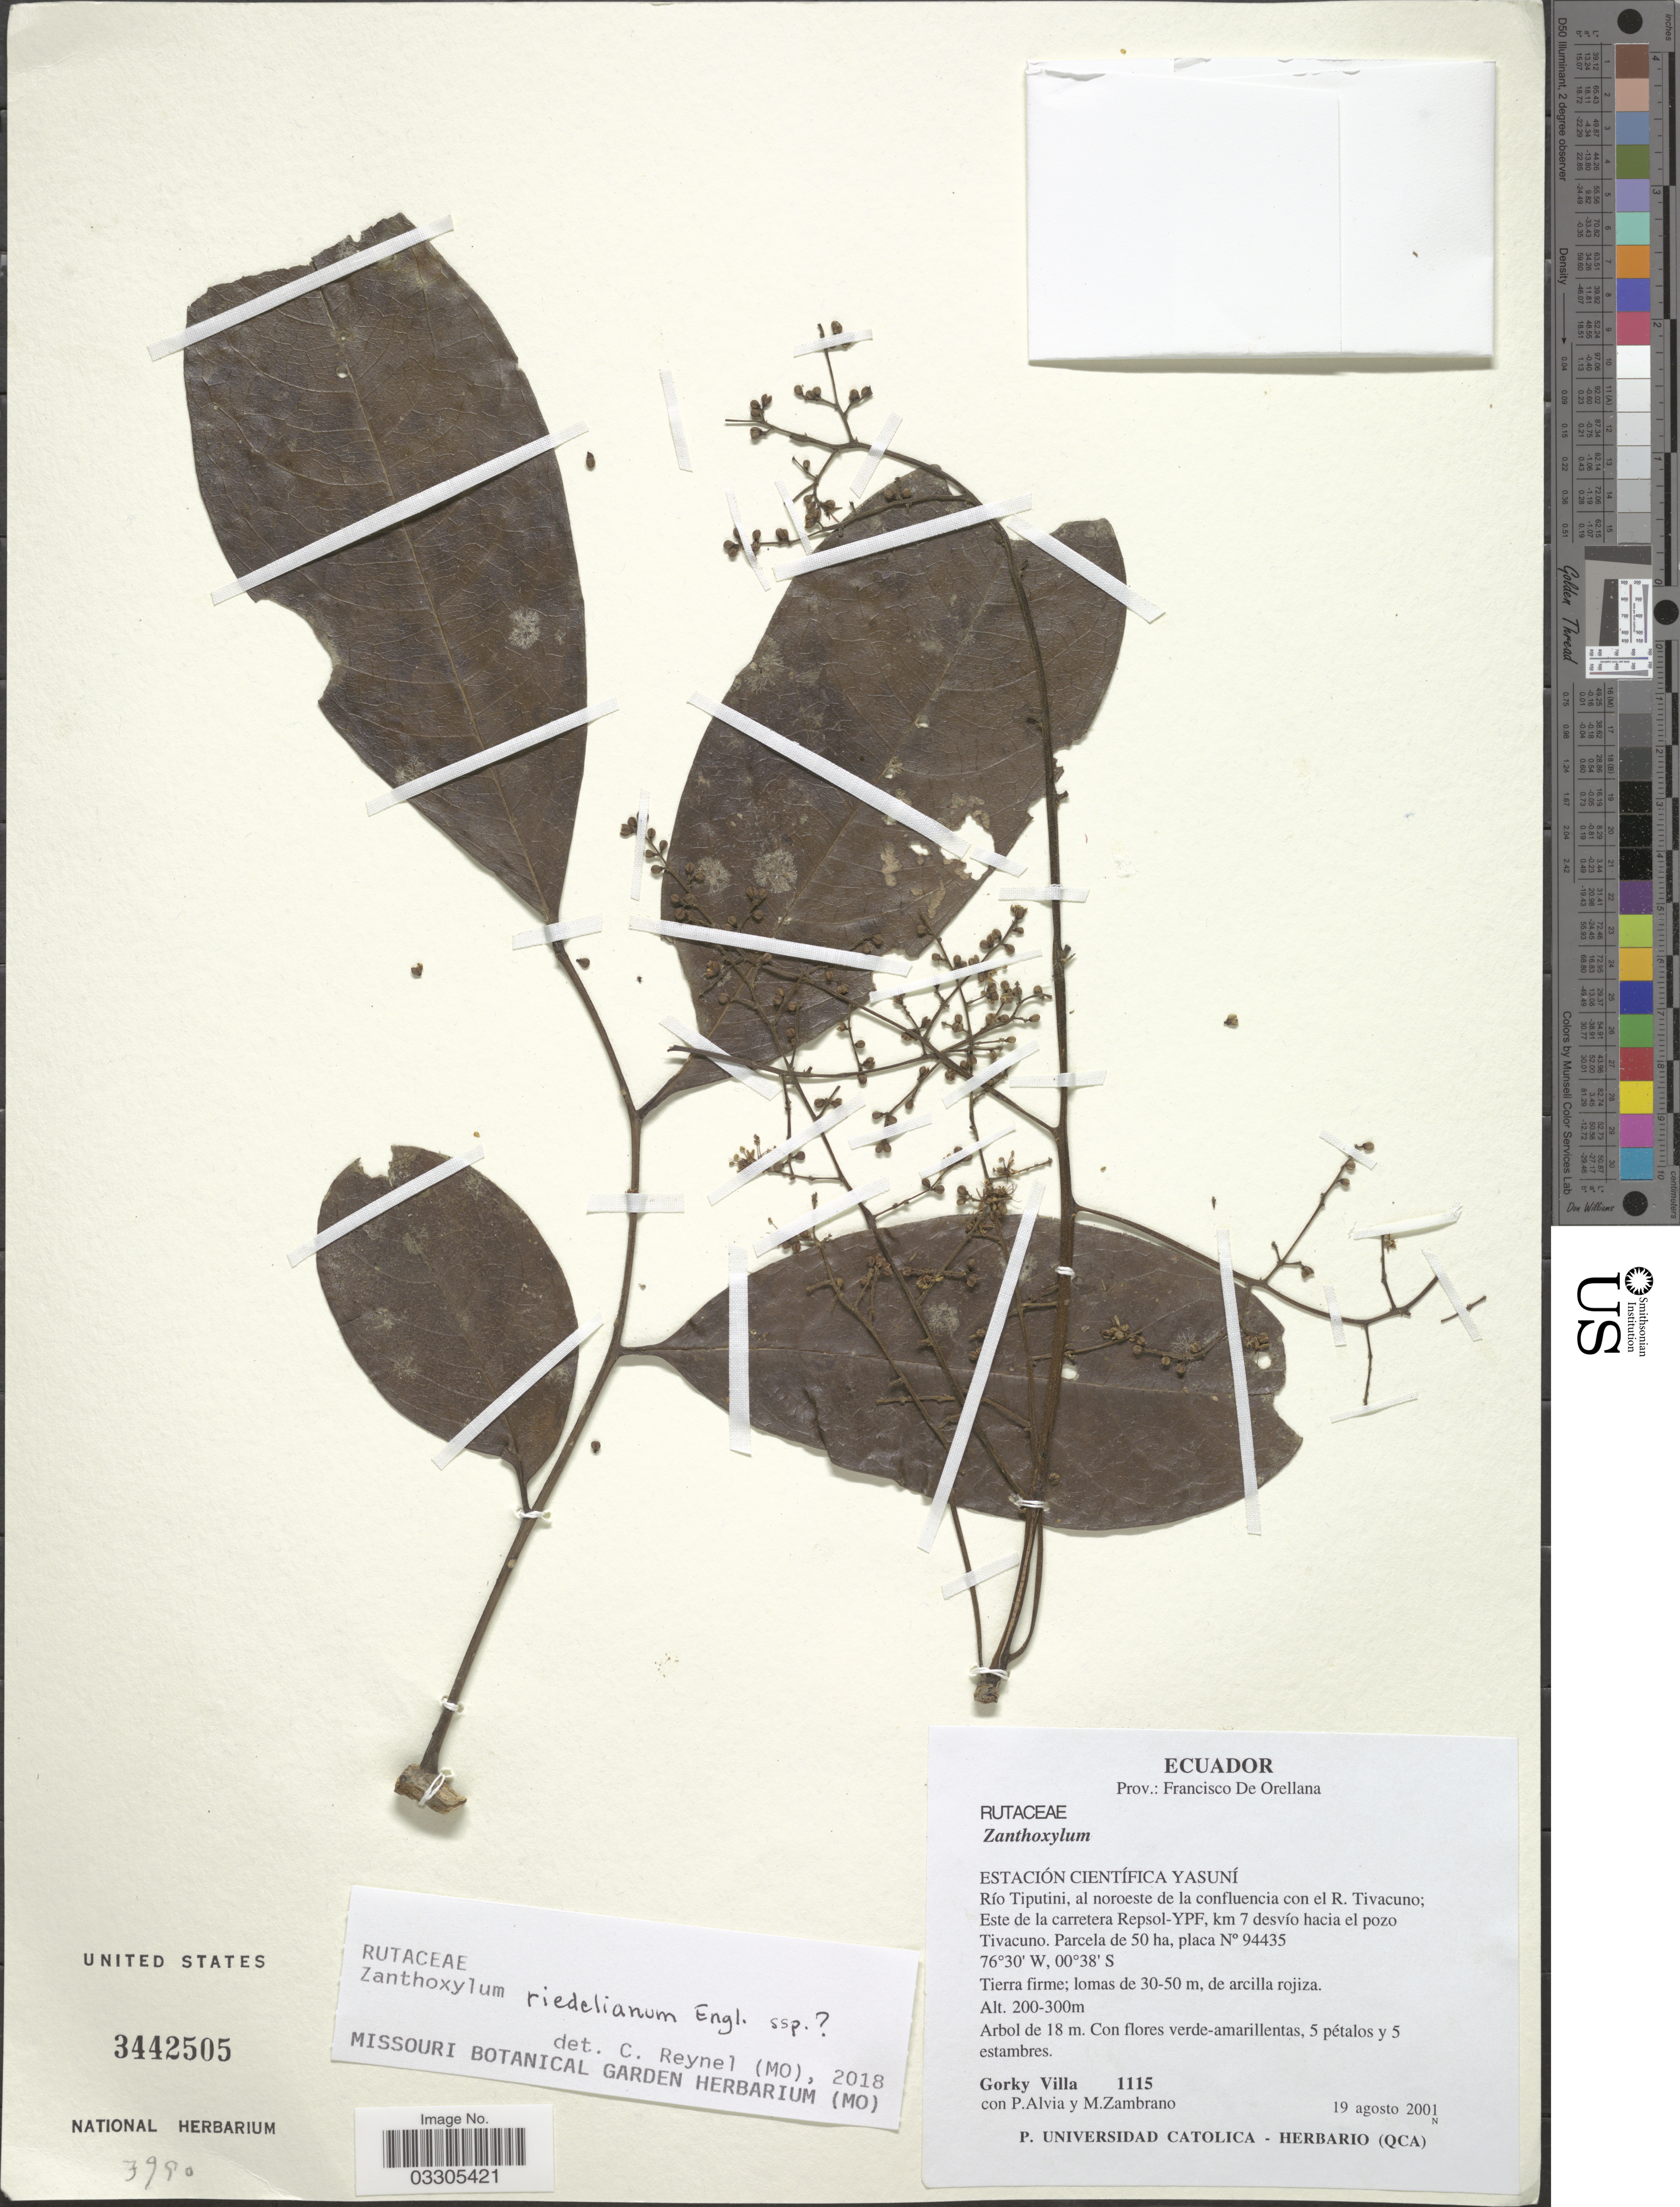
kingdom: Plantae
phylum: Tracheophyta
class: Magnoliopsida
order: Sapindales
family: Rutaceae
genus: Zanthoxylum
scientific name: Zanthoxylum riedelianum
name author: Engl.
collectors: G. Villa, P. Alvia & M. Zambrano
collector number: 1115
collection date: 2001-08-19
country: Ecuador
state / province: Orellana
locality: Prov.: Francisco De Orellana. Estación Científica Yasuní. Río Tiputini, al noroeste de la confluencia con el R. Tivacuno; Este de la carretera Repsol-YPF, km 7 desvío hacia el pozo Tivacuno. Parcela de 50 ha, placa N° 94435.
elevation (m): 200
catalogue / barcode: US 3442505